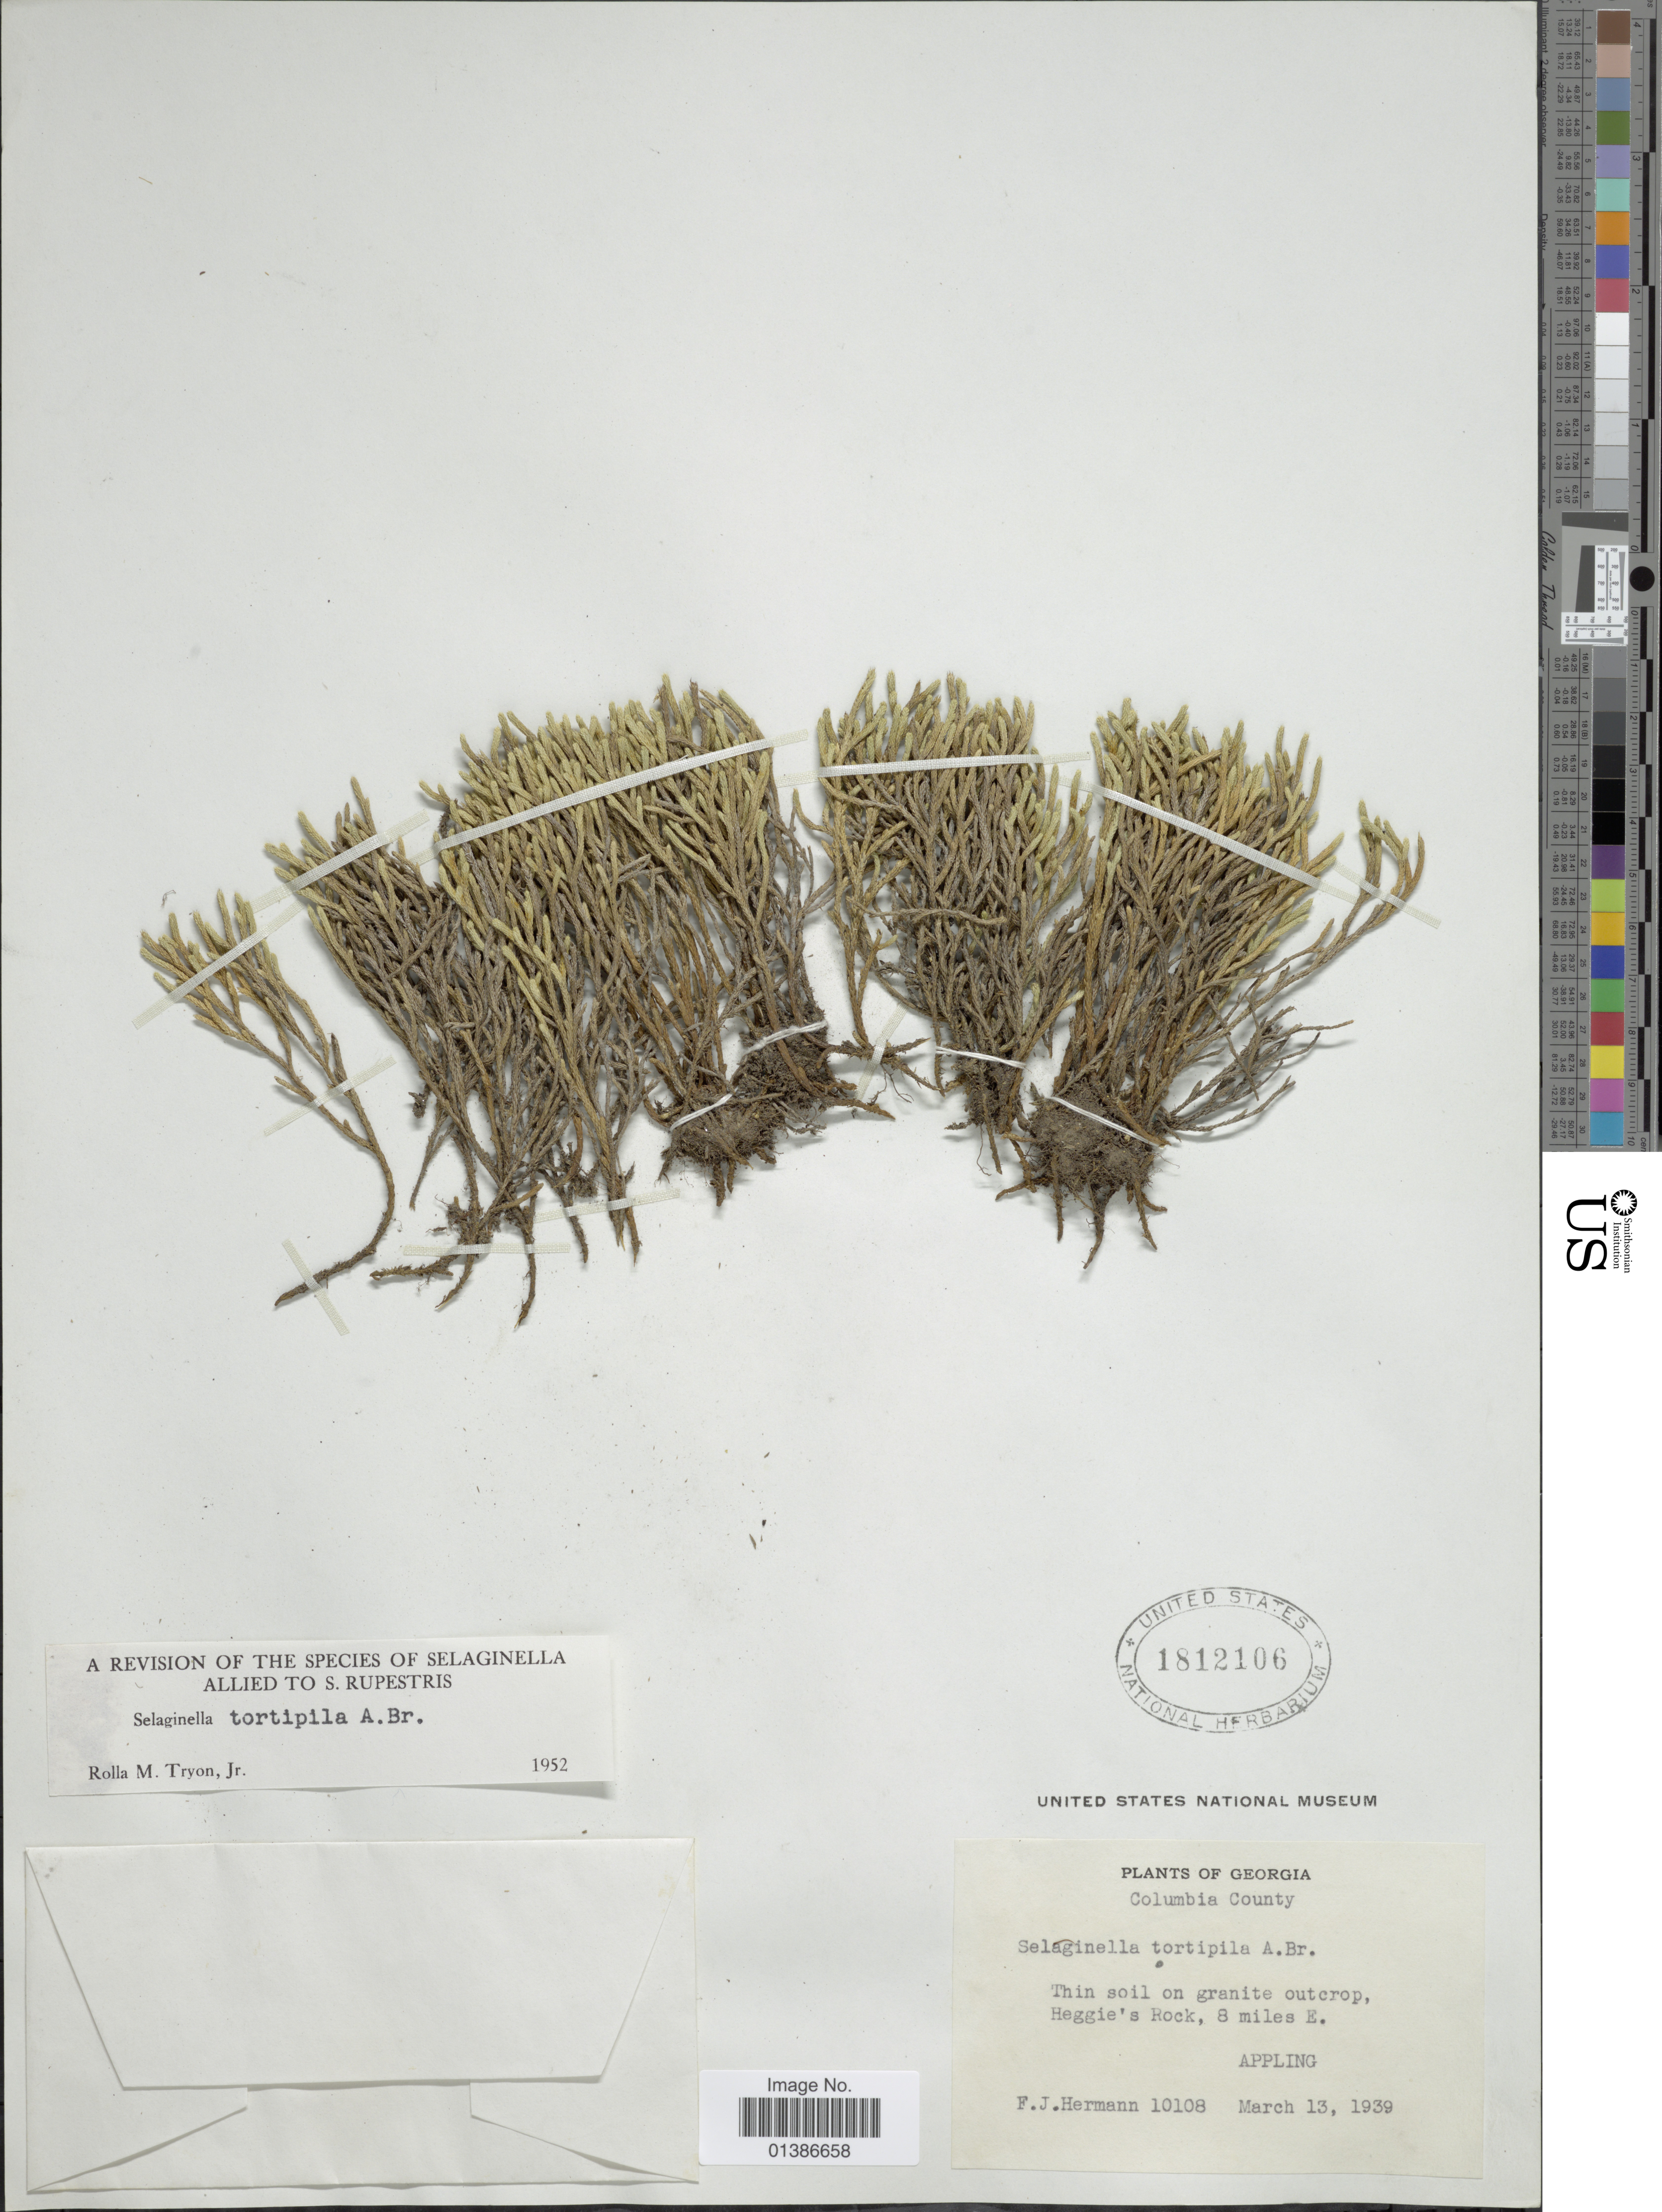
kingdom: Plantae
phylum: Tracheophyta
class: Lycopodiopsida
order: Selaginellales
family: Selaginellaceae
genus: Selaginella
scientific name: Selaginella tortipila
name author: A. Braun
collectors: F. J. Hermann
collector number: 10108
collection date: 1939-03-13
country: United States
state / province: Georgia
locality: Columbia County. Thin soil on granite outcrop, Heggie's Rock, 8 miles E. Appling.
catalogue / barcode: US 1812106